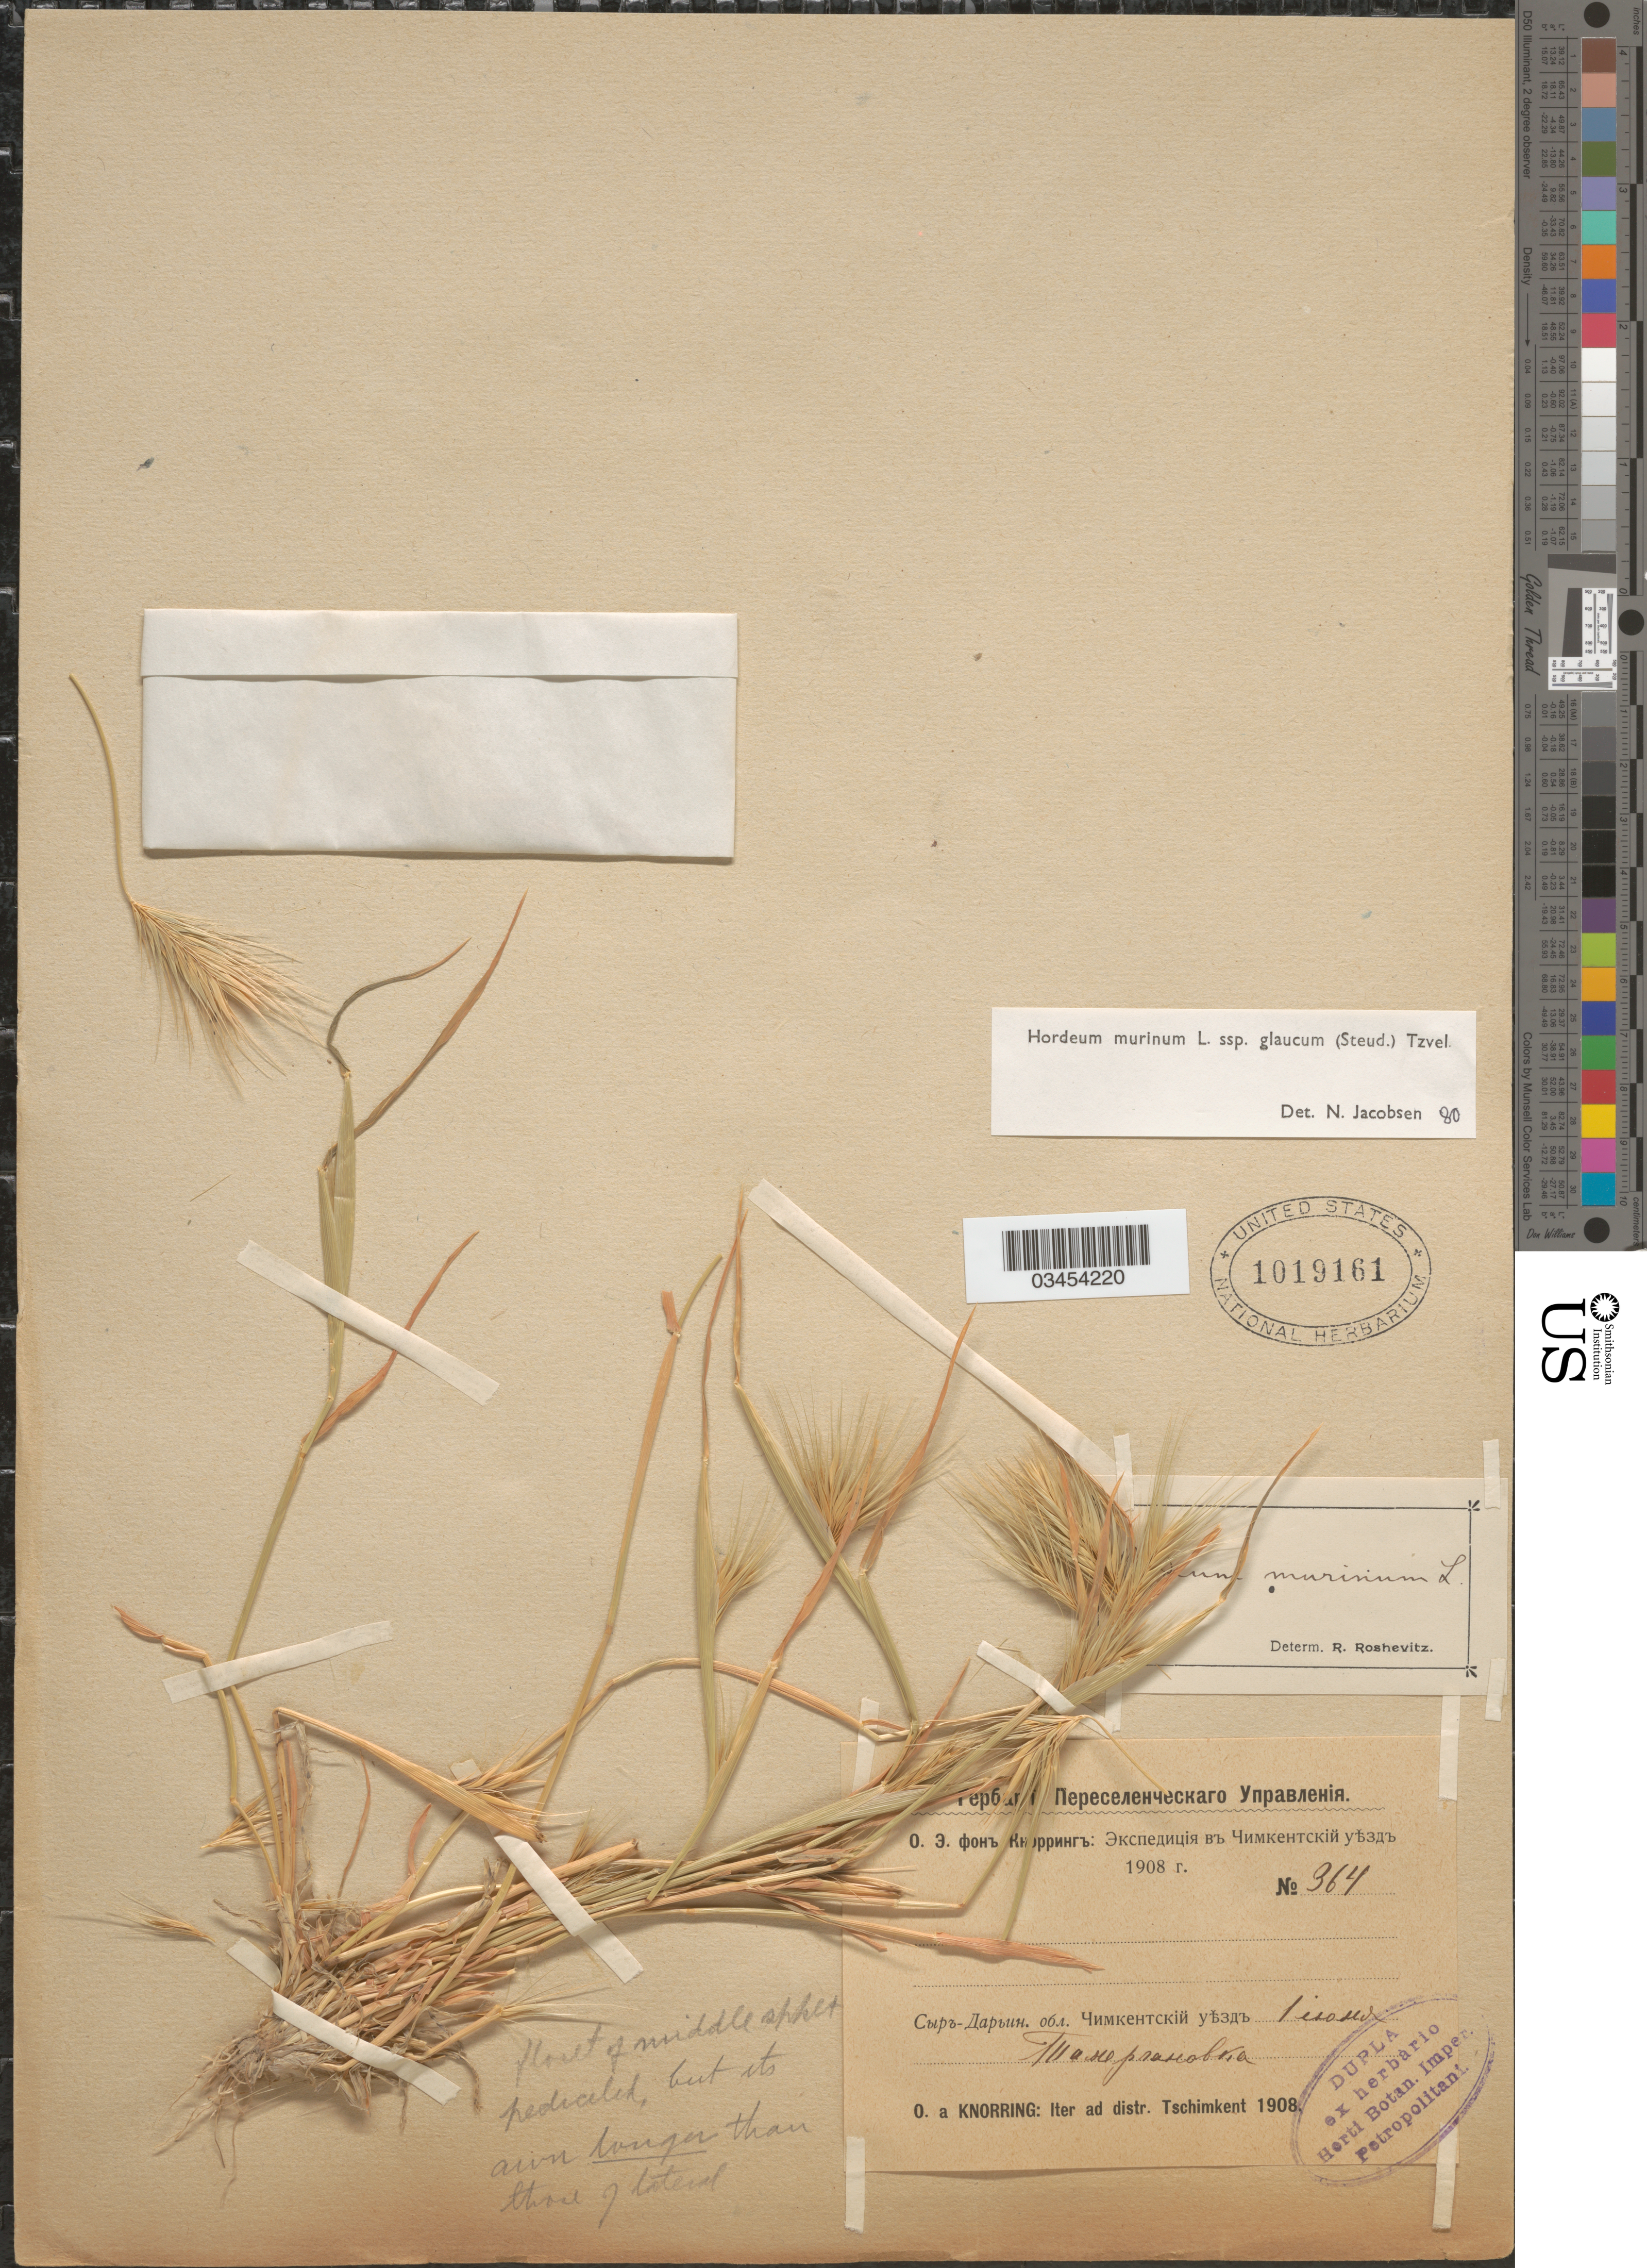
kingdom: Plantae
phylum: Tracheophyta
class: Liliopsida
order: Poales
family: Poaceae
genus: Hordeum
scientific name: Hordeum murinum subsp. glaucum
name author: (Steud.) Tzvelev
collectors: O. Knorring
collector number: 364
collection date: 1908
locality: Iter ad distr. Tschimkent 1908.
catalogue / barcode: US 1019161